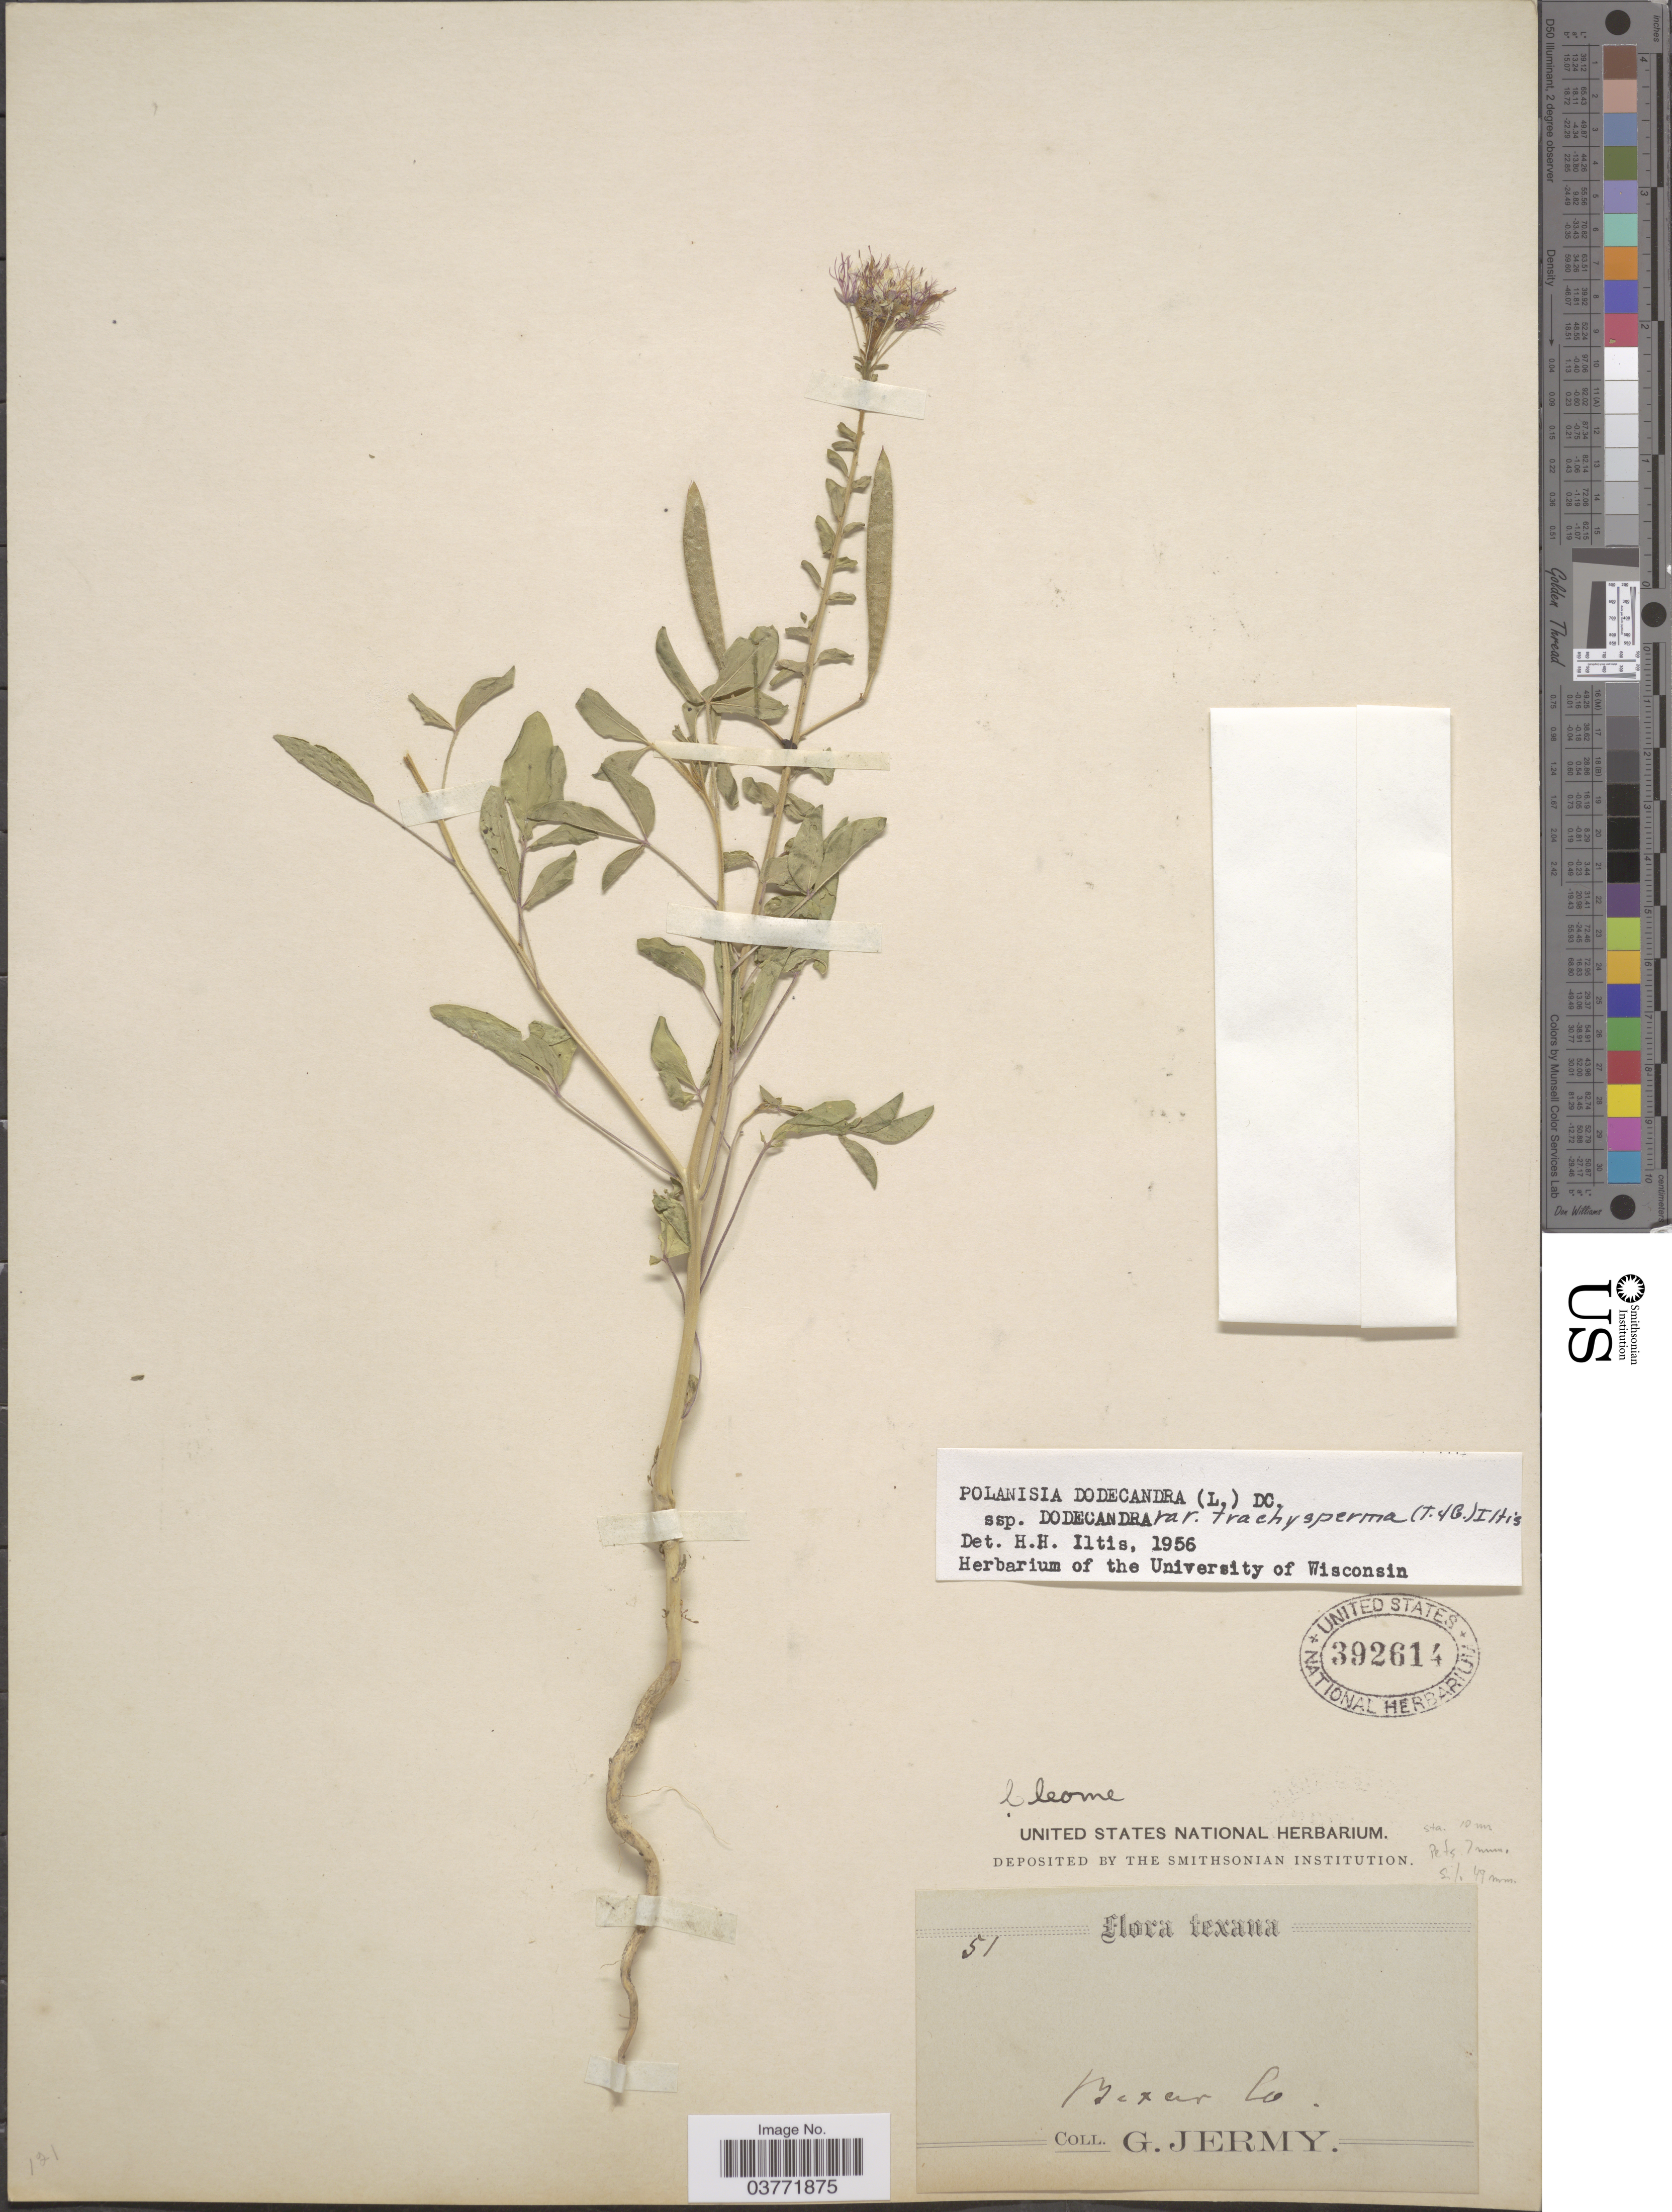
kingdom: Plantae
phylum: Tracheophyta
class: Magnoliopsida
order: Brassicales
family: Cleomaceae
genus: Polanisia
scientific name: Polanisia trachysperma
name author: Torr. & A. Gray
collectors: G. Jermy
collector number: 51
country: United States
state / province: Texas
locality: Bexar Co.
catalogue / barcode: US 392614